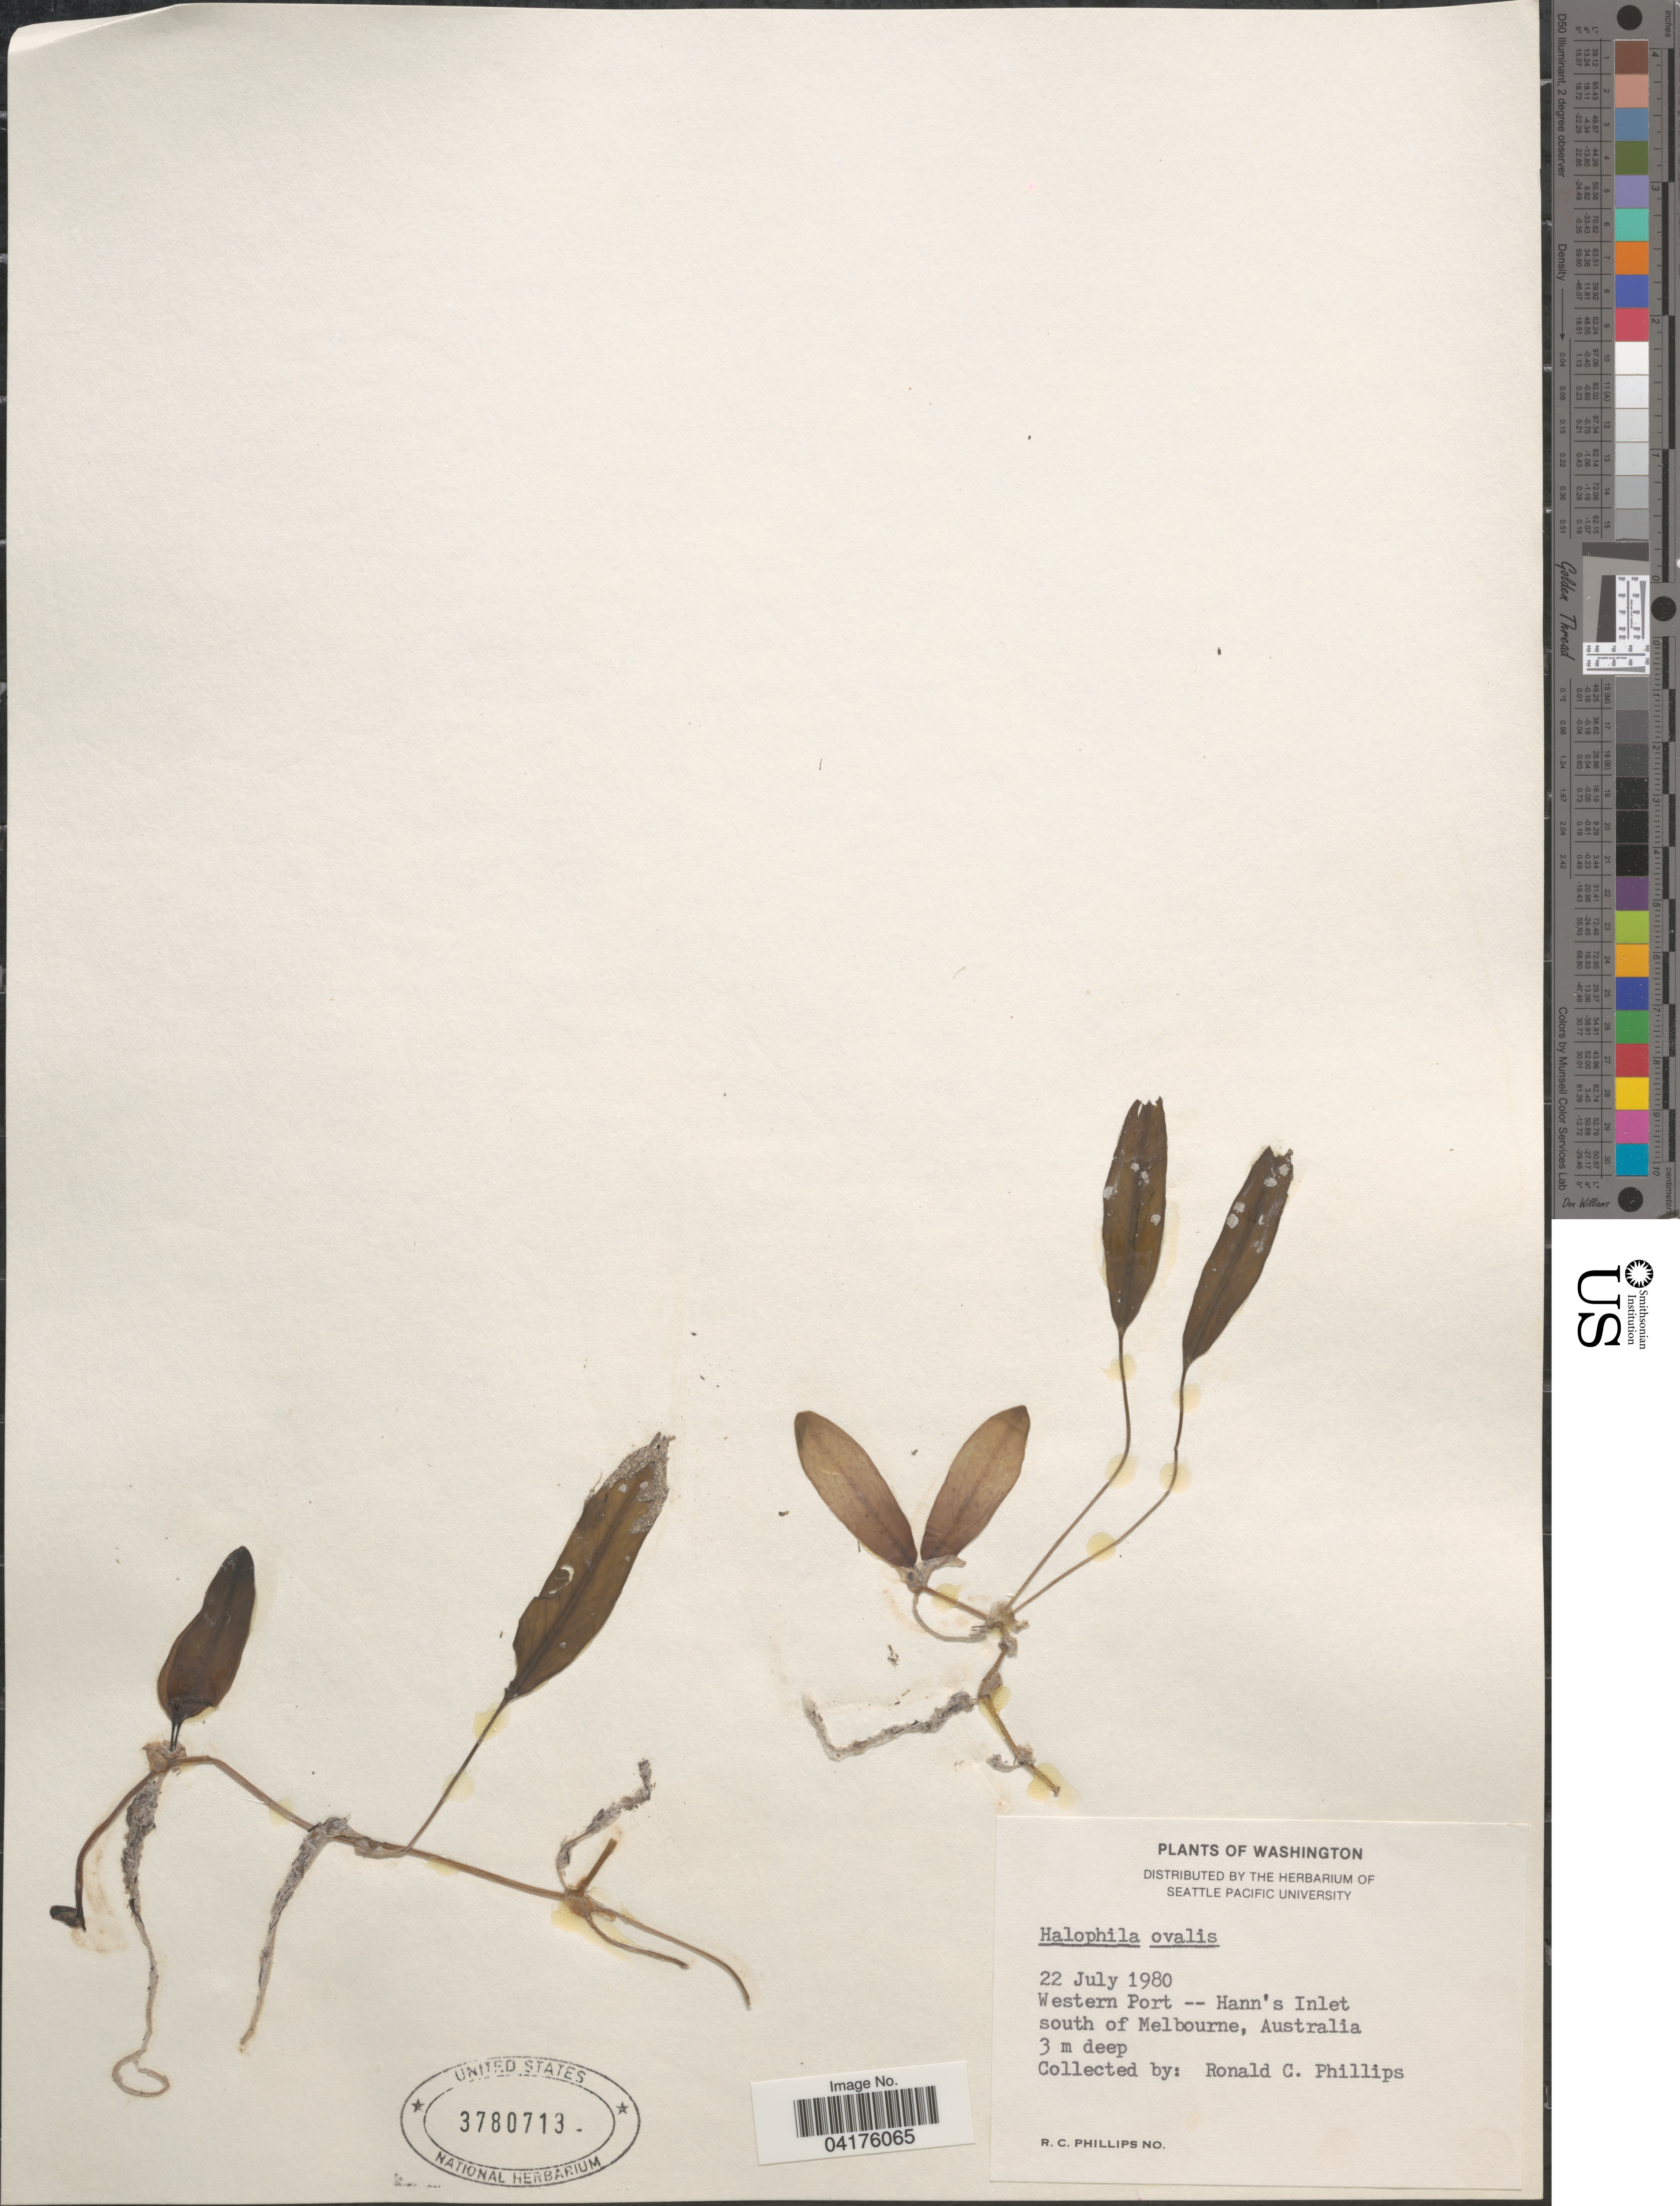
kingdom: Plantae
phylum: Tracheophyta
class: Liliopsida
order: Alismatales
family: Hydrocharitaceae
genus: Halophila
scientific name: Halophila ovalis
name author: (R. Br.) Hook. f.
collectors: R. C. Phillips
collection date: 1980-07-22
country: Australia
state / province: Victoria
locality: Western Port -- Hann's Inlet south of Melbourne.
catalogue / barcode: US 3780713